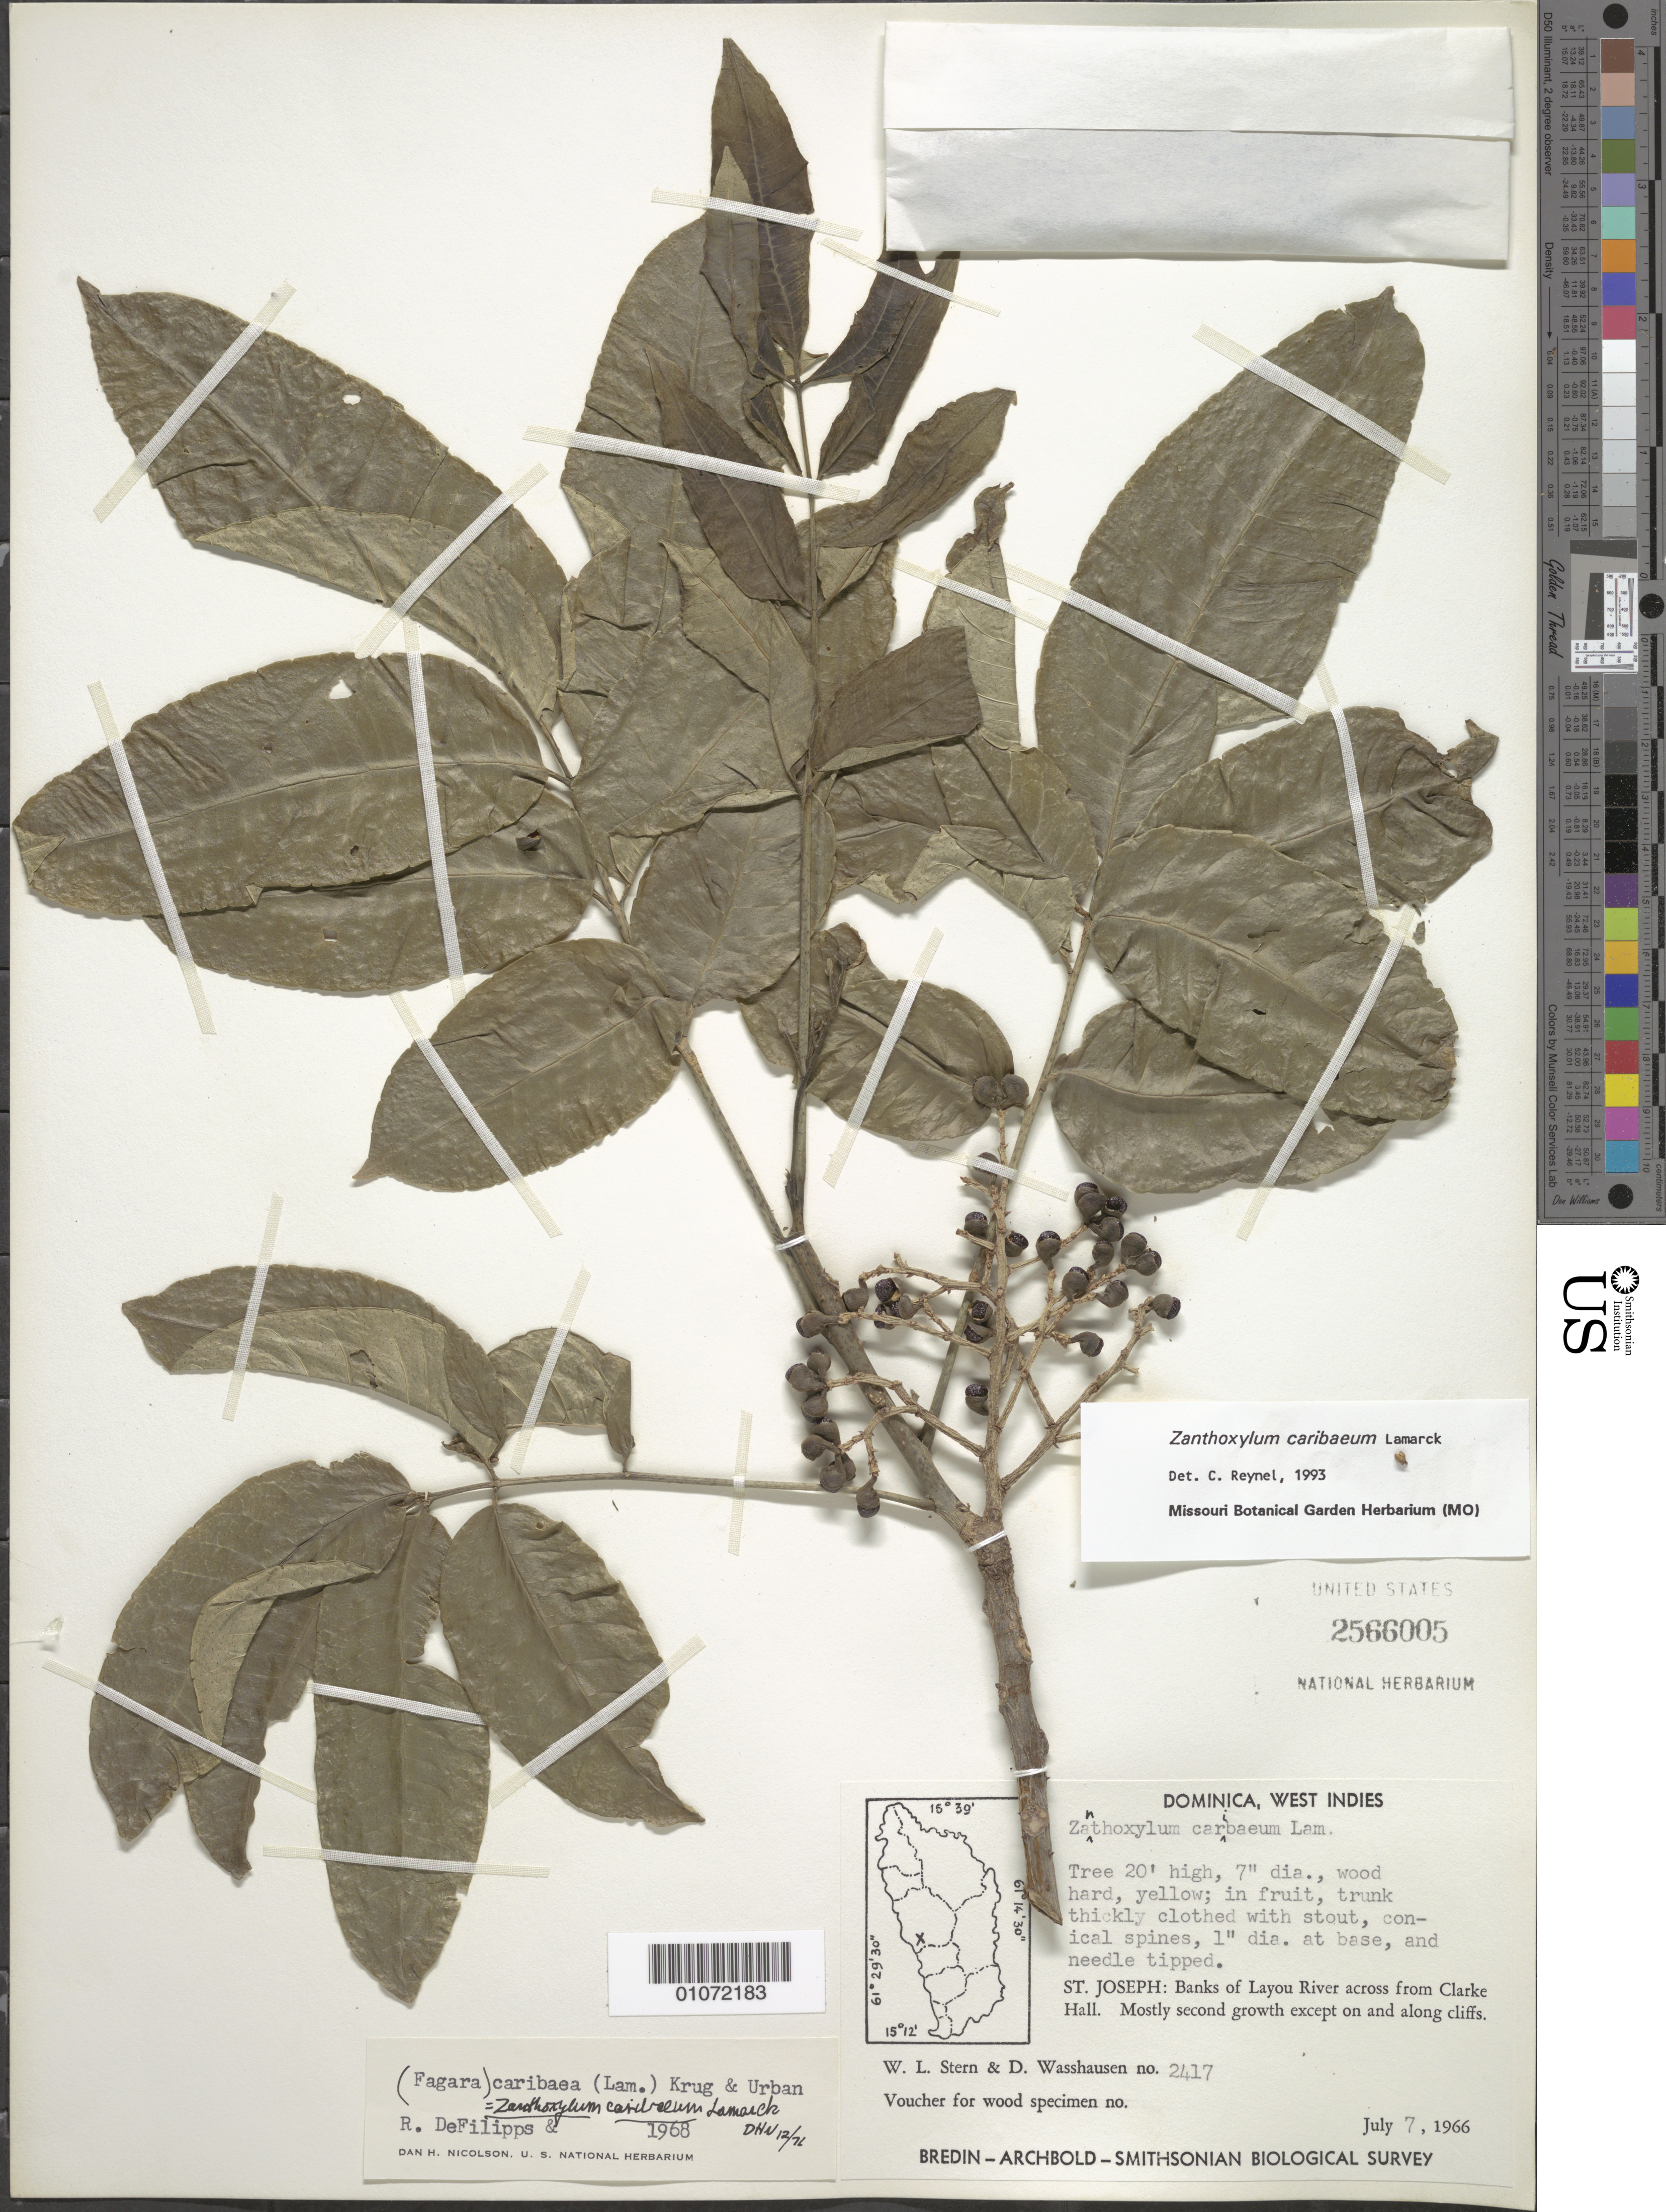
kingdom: Plantae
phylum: Tracheophyta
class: Magnoliopsida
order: Sapindales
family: Rutaceae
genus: Zanthoxylum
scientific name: Zanthoxylum caribaeum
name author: Lam.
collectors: W. L. Stern & D. C. Wasshausen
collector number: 2417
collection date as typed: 07 Jul 1966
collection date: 1966-07-07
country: Dominica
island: Dominica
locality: ST. JOSEPH: Banks of Layou River across from Clarke Hall. Mostly second growth except on and along cliffs.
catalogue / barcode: US 2566005